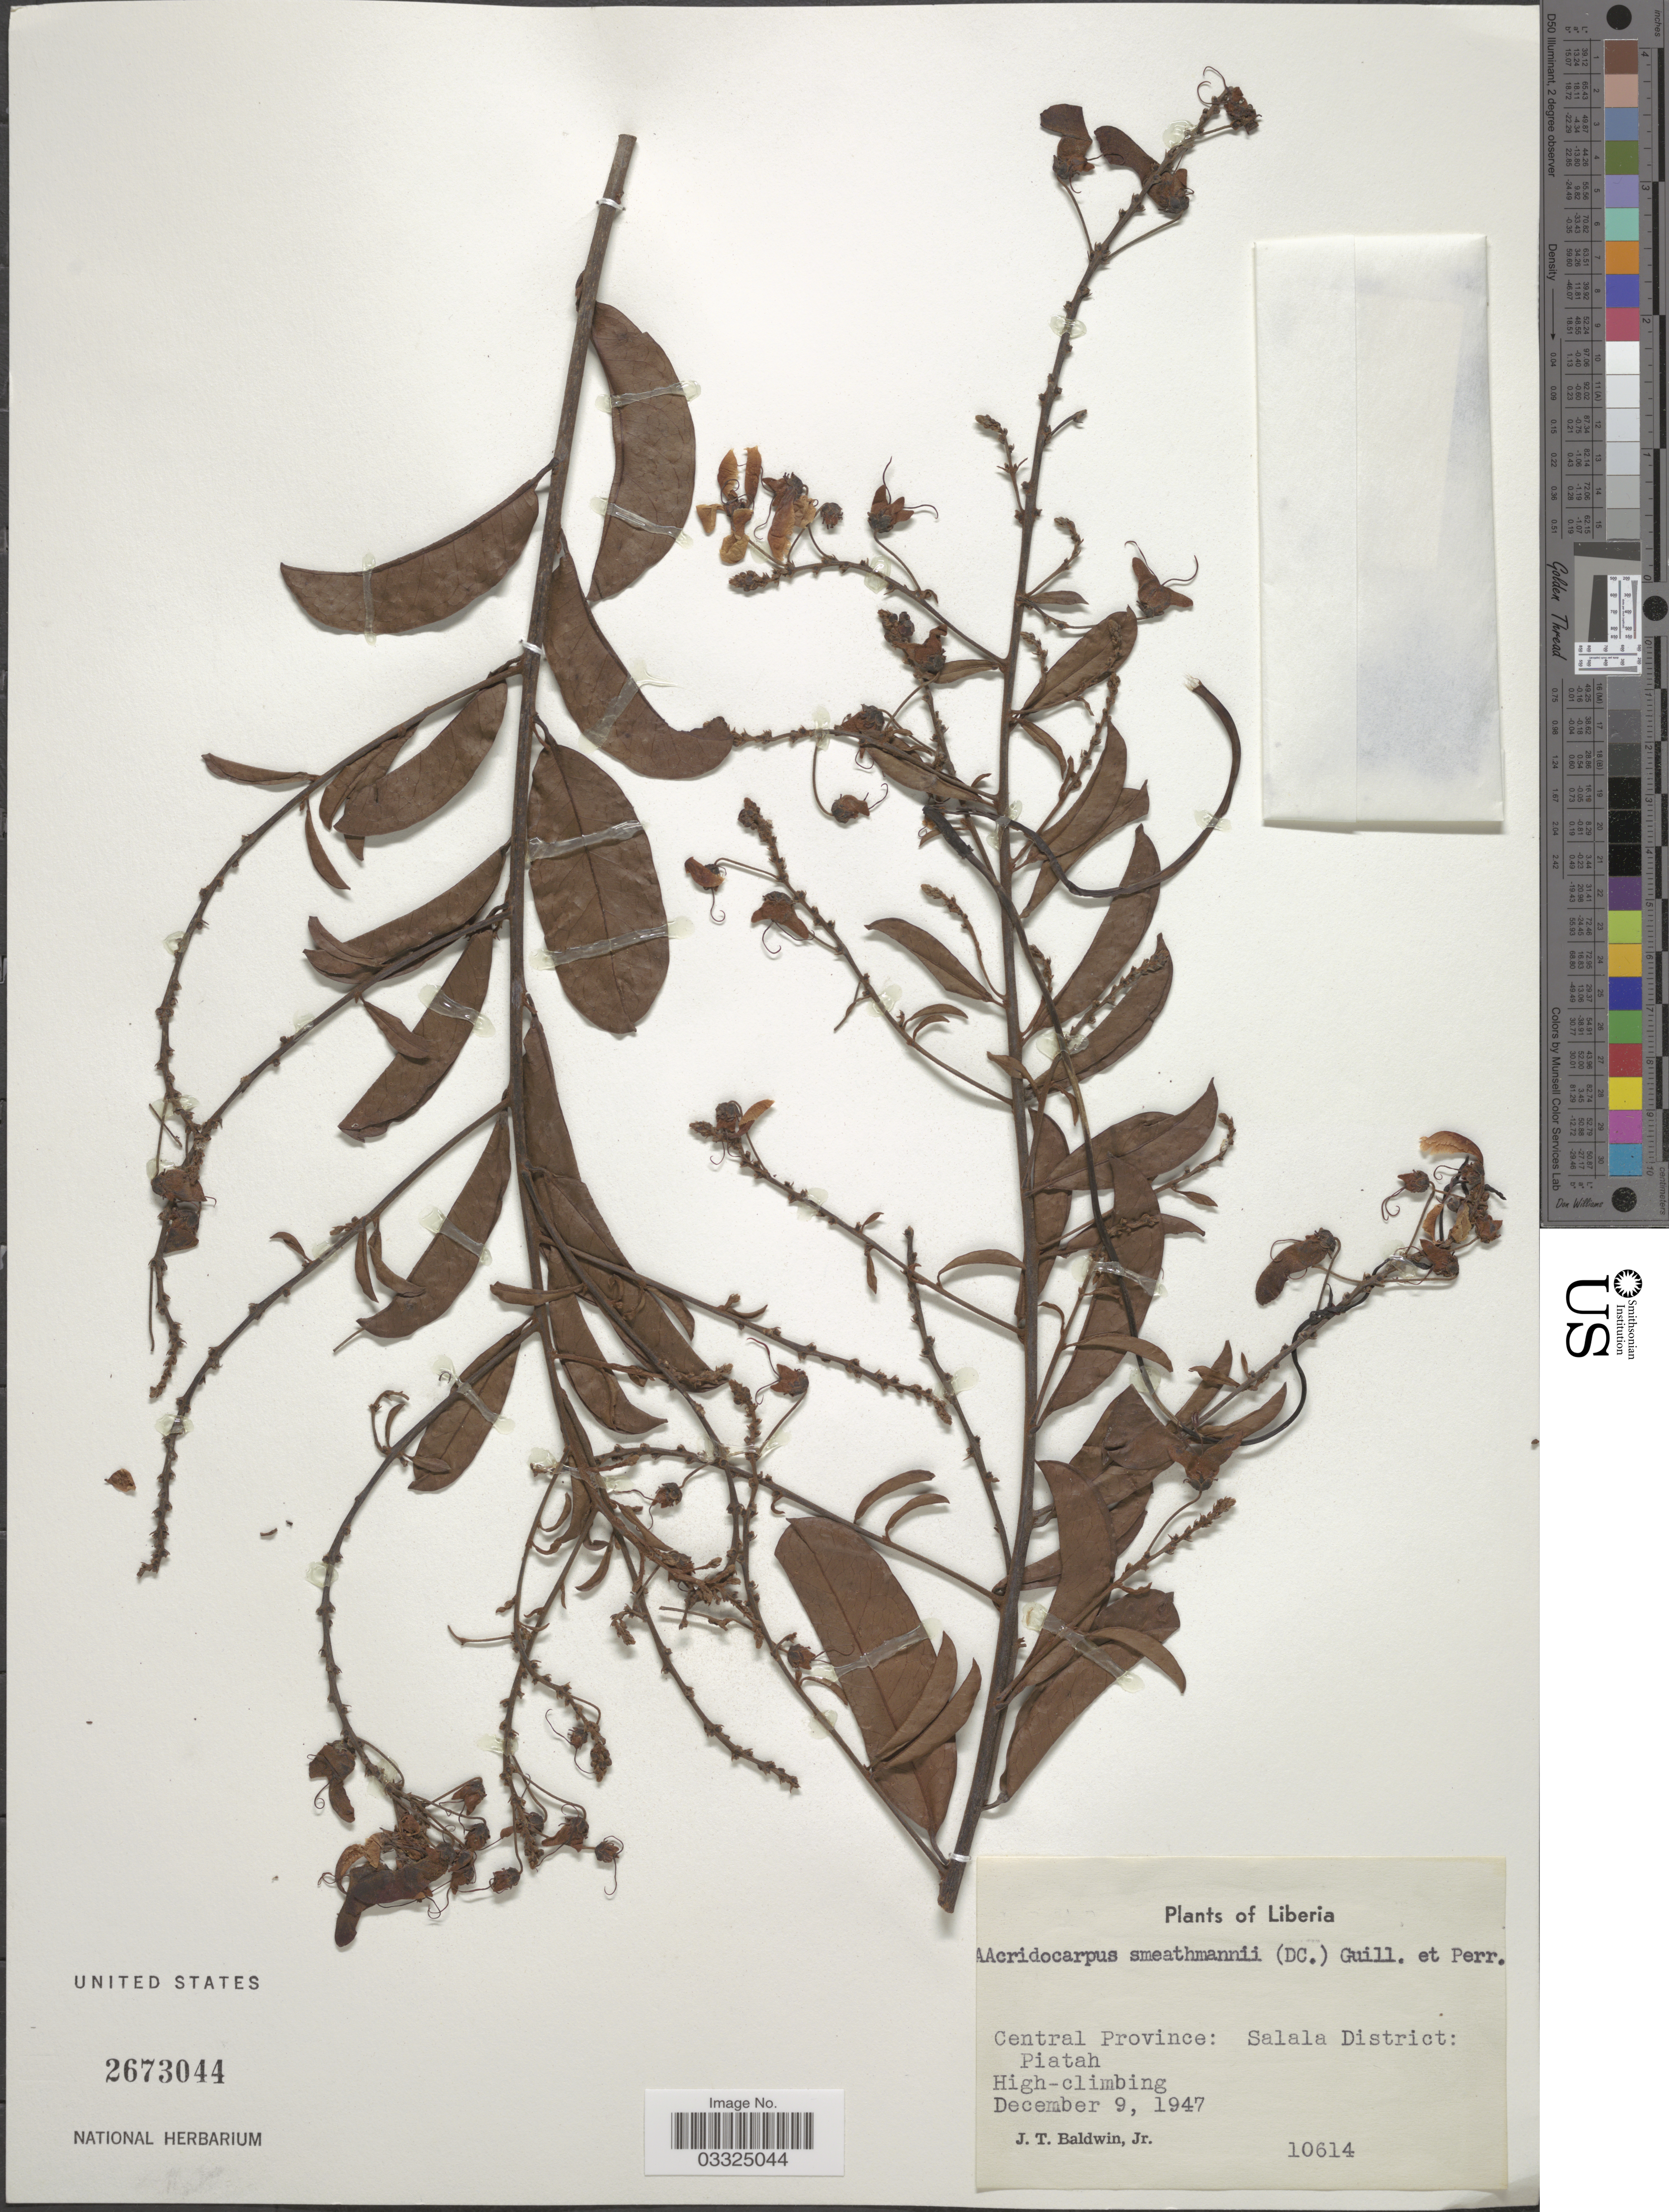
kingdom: Plantae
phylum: Tracheophyta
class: Magnoliopsida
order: Malpighiales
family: Malpighiaceae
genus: Acridocarpus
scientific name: Acridocarpus smeathmannii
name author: (DC.) Guill. & Perr.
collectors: J. T. Baldwin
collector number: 10614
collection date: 1947-12-09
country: Liberia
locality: Central Province: Salala District: Piatah.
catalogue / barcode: US 2673044